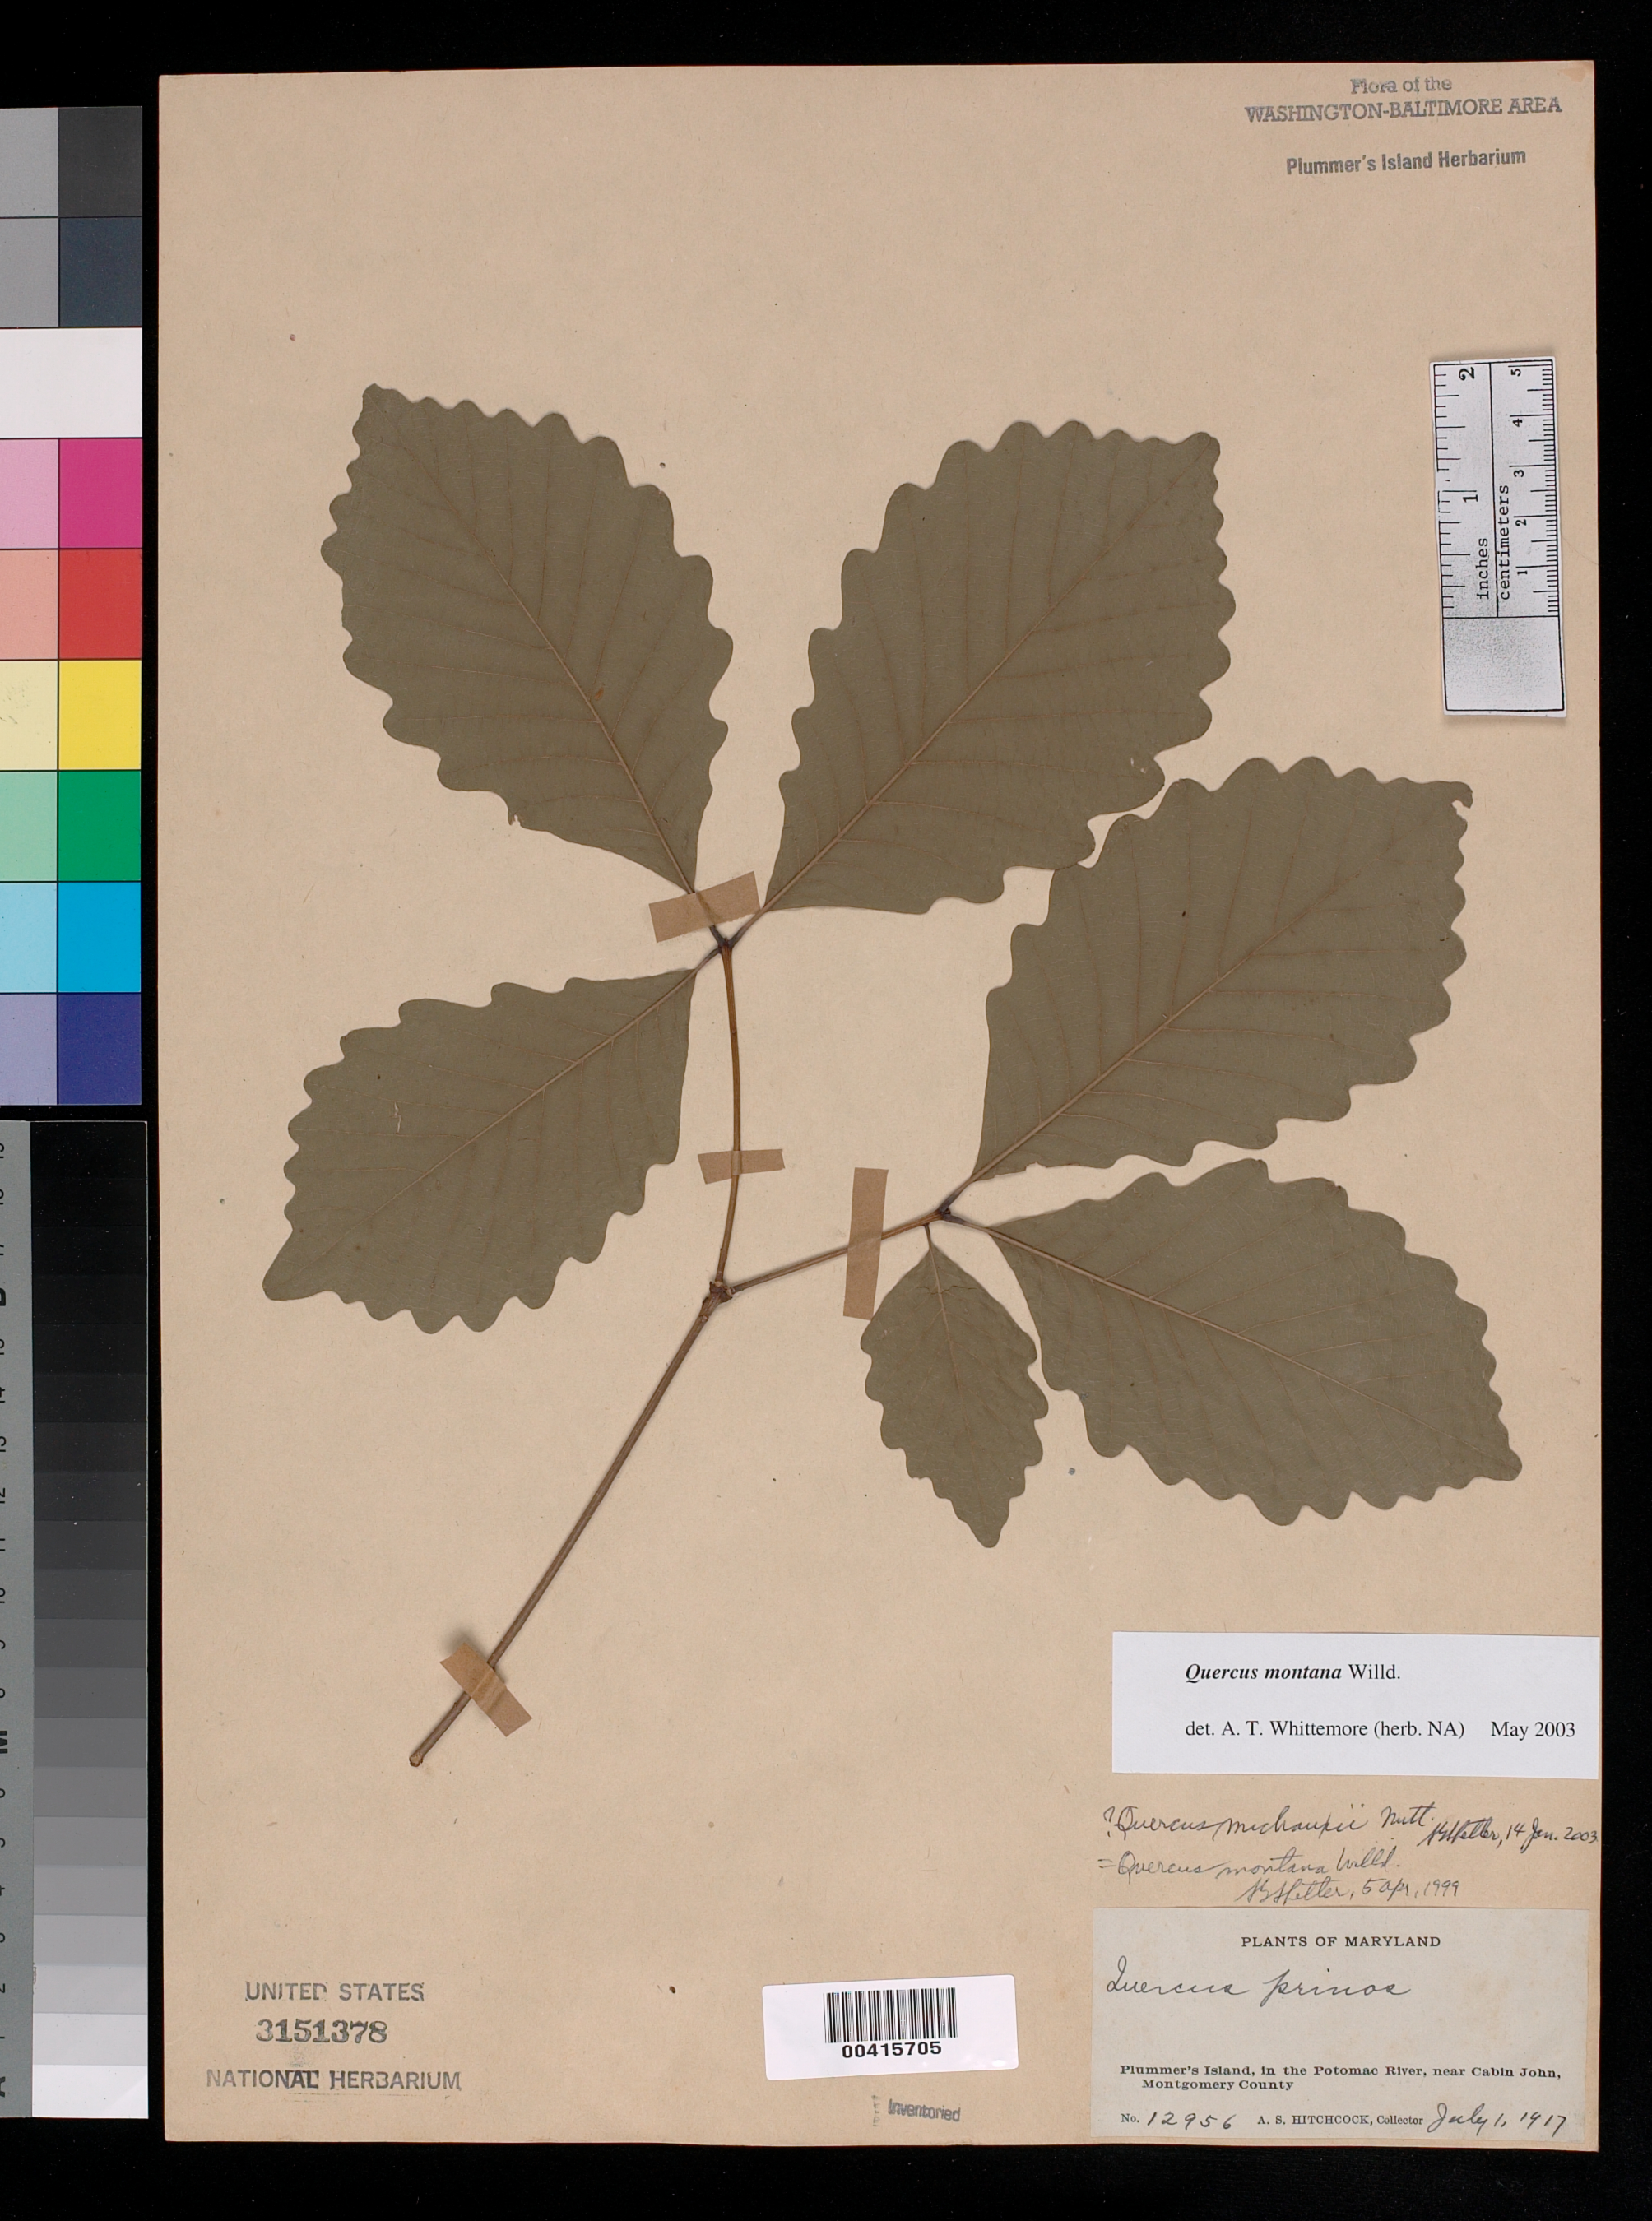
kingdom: Plantae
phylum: Tracheophyta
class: Magnoliopsida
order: Fagales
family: Fagaceae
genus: Quercus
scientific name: Quercus montana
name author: Willd.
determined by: Shetler, Stanwyn G., (US), NMNH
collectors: A. S. Hitchcock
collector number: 12956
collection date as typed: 01 Jul 1917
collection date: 1917-07-01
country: United States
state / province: Maryland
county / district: Montgomery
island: Plummers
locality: Plummer's Island Plummers Island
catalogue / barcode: US 3151378